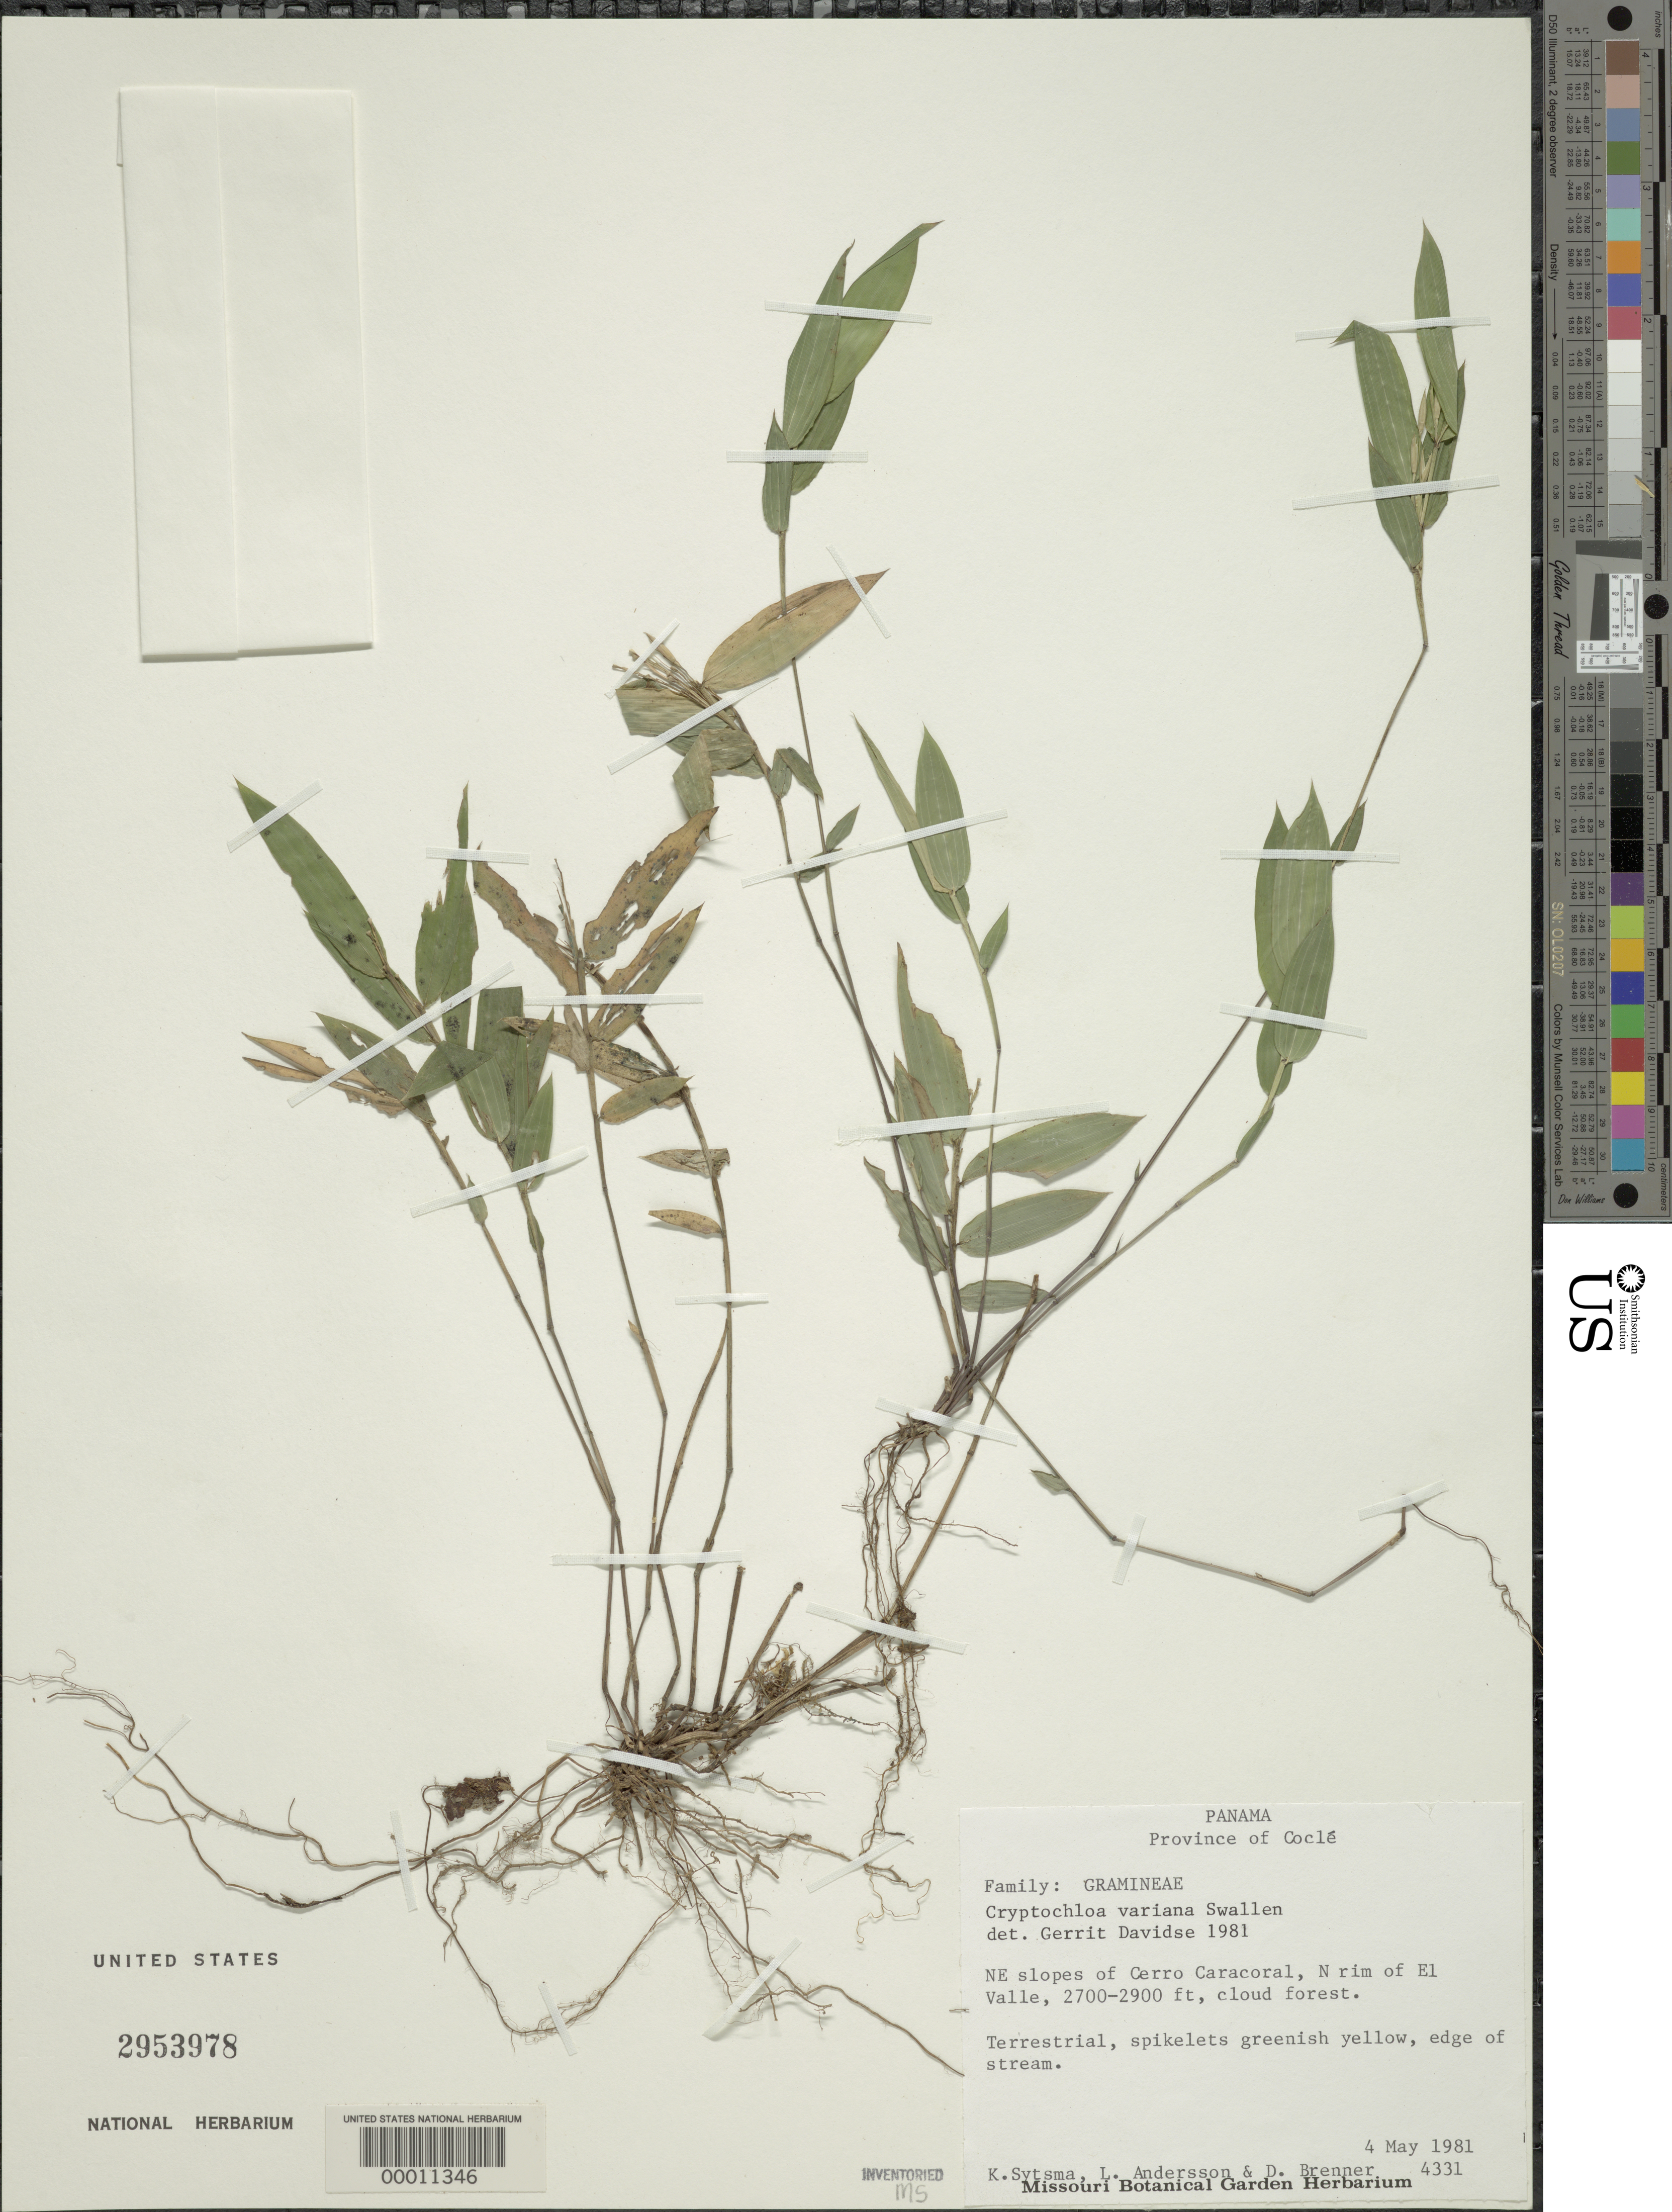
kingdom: Plantae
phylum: Tracheophyta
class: Liliopsida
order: Poales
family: Poaceae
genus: Cryptochloa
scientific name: Cryptochloa variana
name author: Swallen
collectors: K. J. Sytsma, L. Andersson & D. Brenner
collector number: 4331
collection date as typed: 04 May 1981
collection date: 1981-05-04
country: Panama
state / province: Coclé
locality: Cerro Caracoral, El Valle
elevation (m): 824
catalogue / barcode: US 2953978